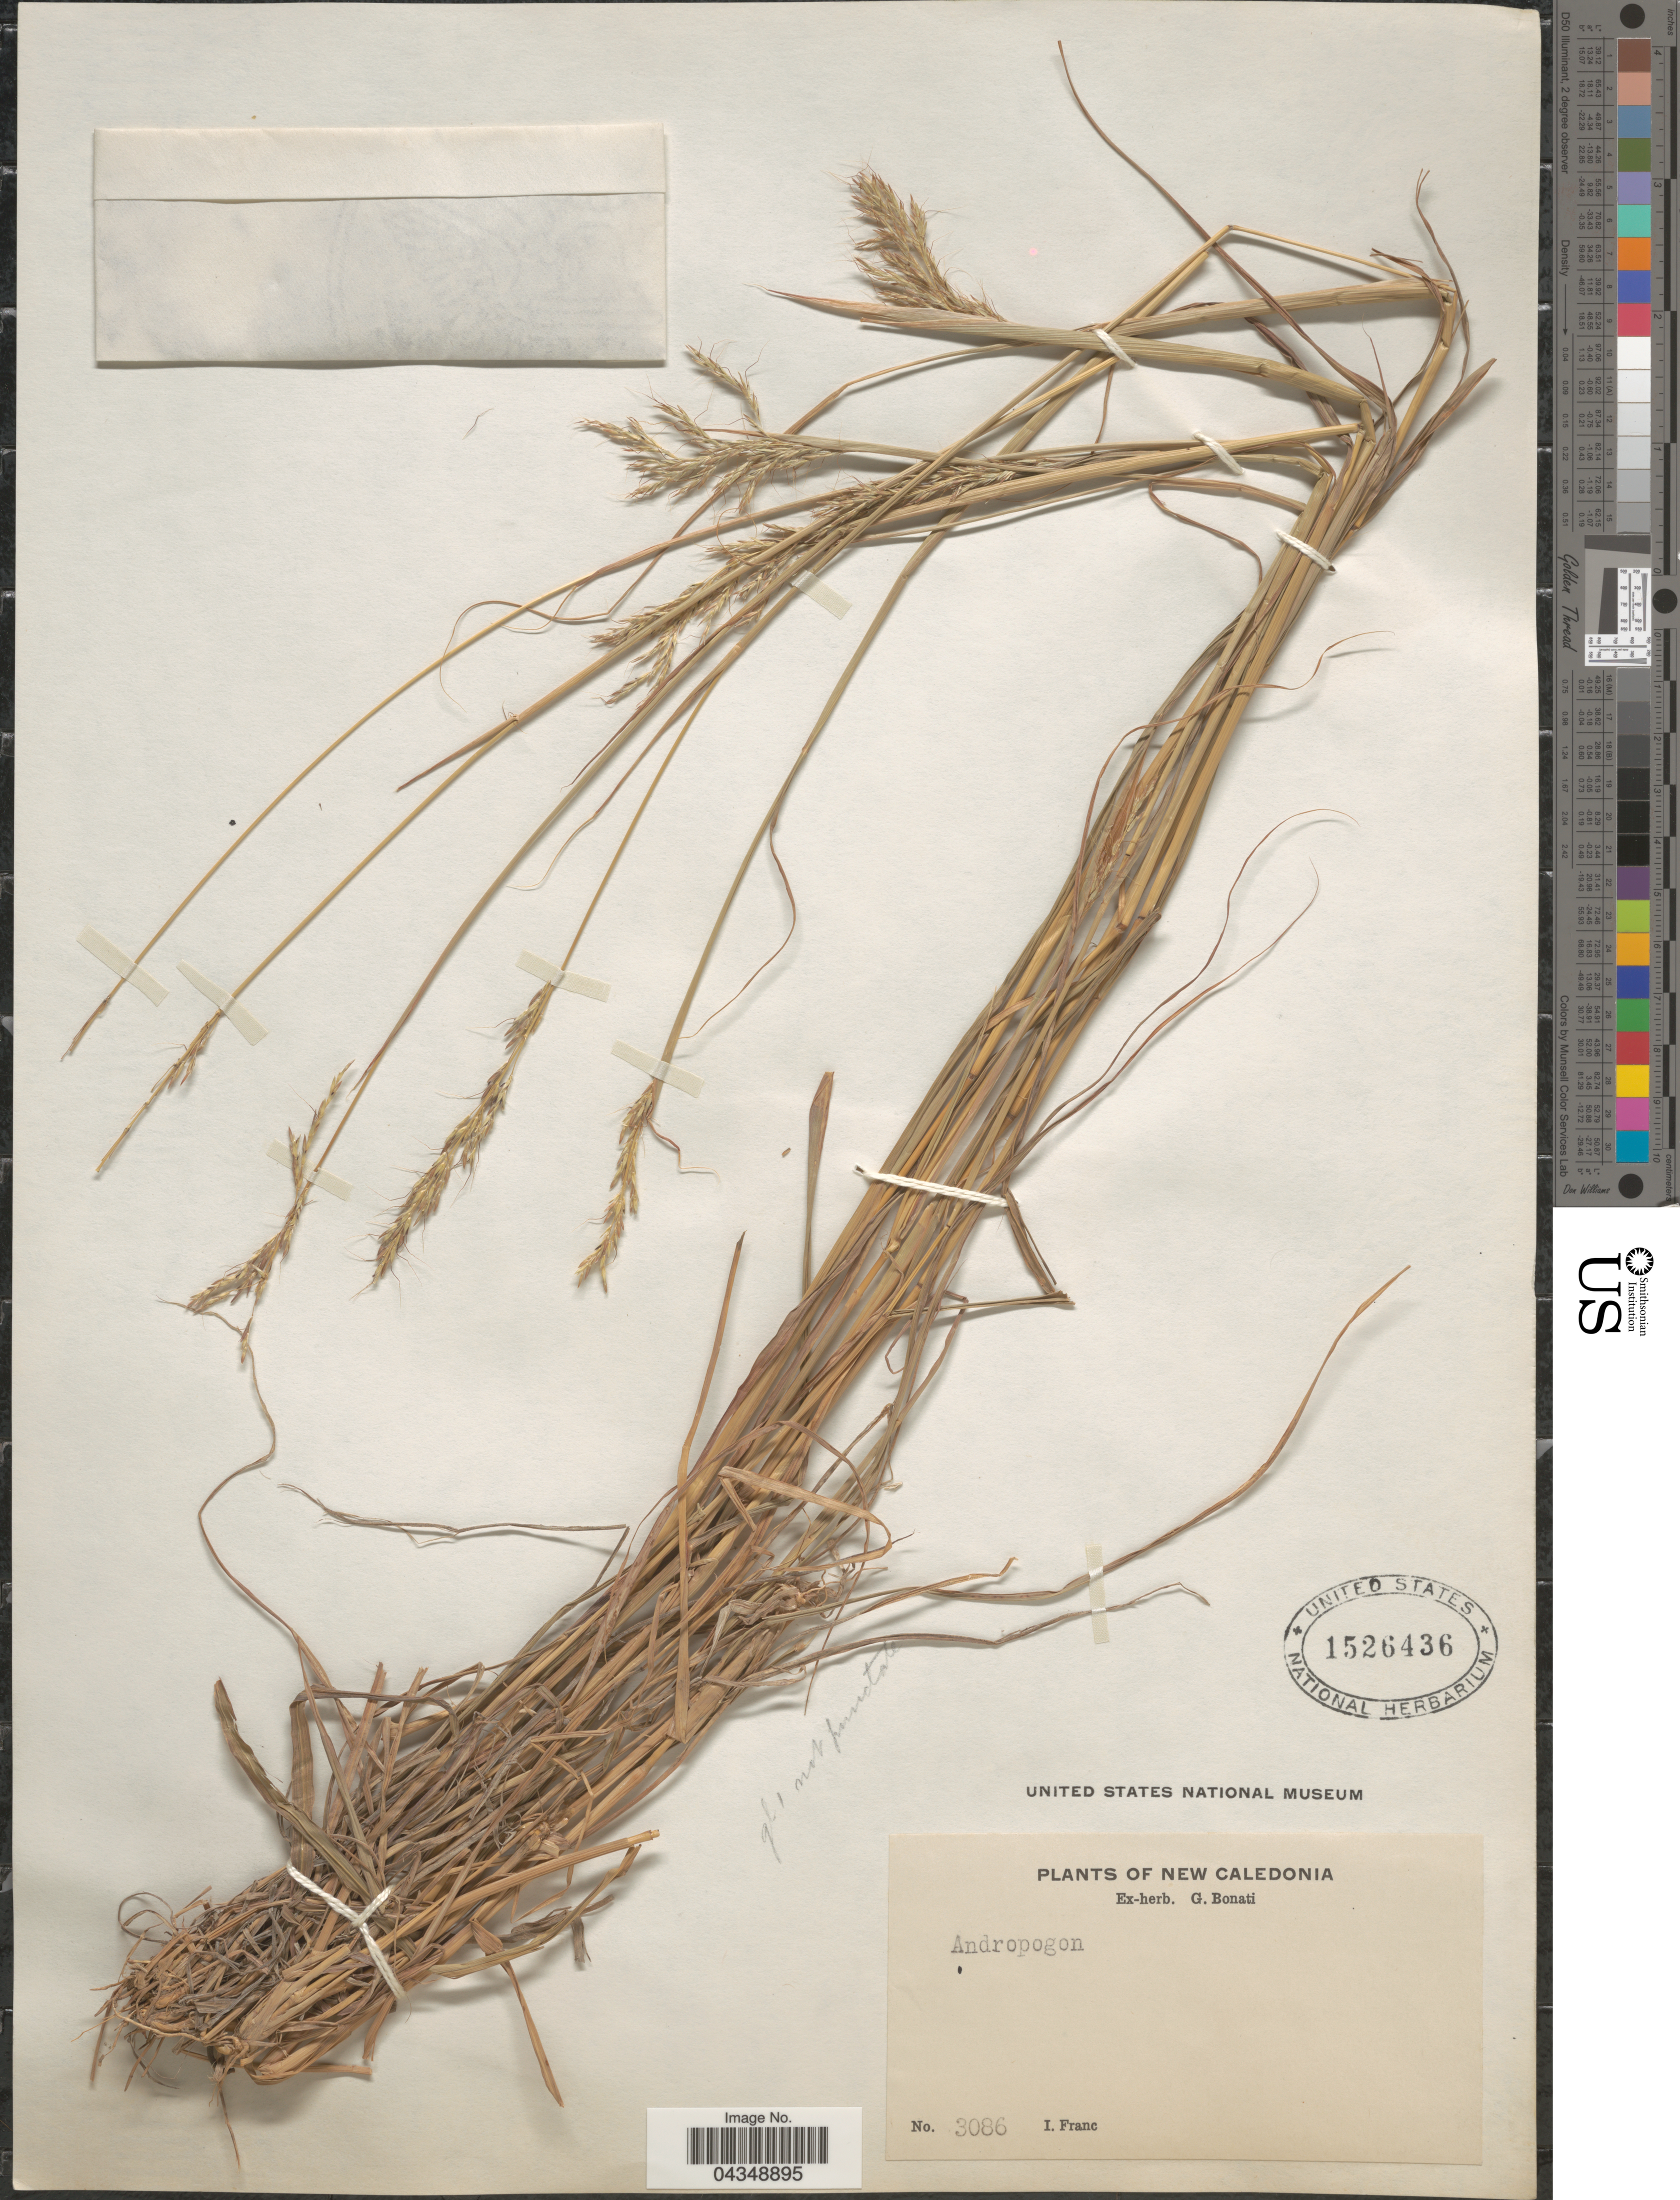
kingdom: Plantae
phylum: Tracheophyta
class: Liliopsida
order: Poales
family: Poaceae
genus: Bothriochloa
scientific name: Bothriochloa bladhii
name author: (Retz.) S.T. Blake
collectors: I. Franc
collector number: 3086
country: New Caledonia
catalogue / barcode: US 1526436